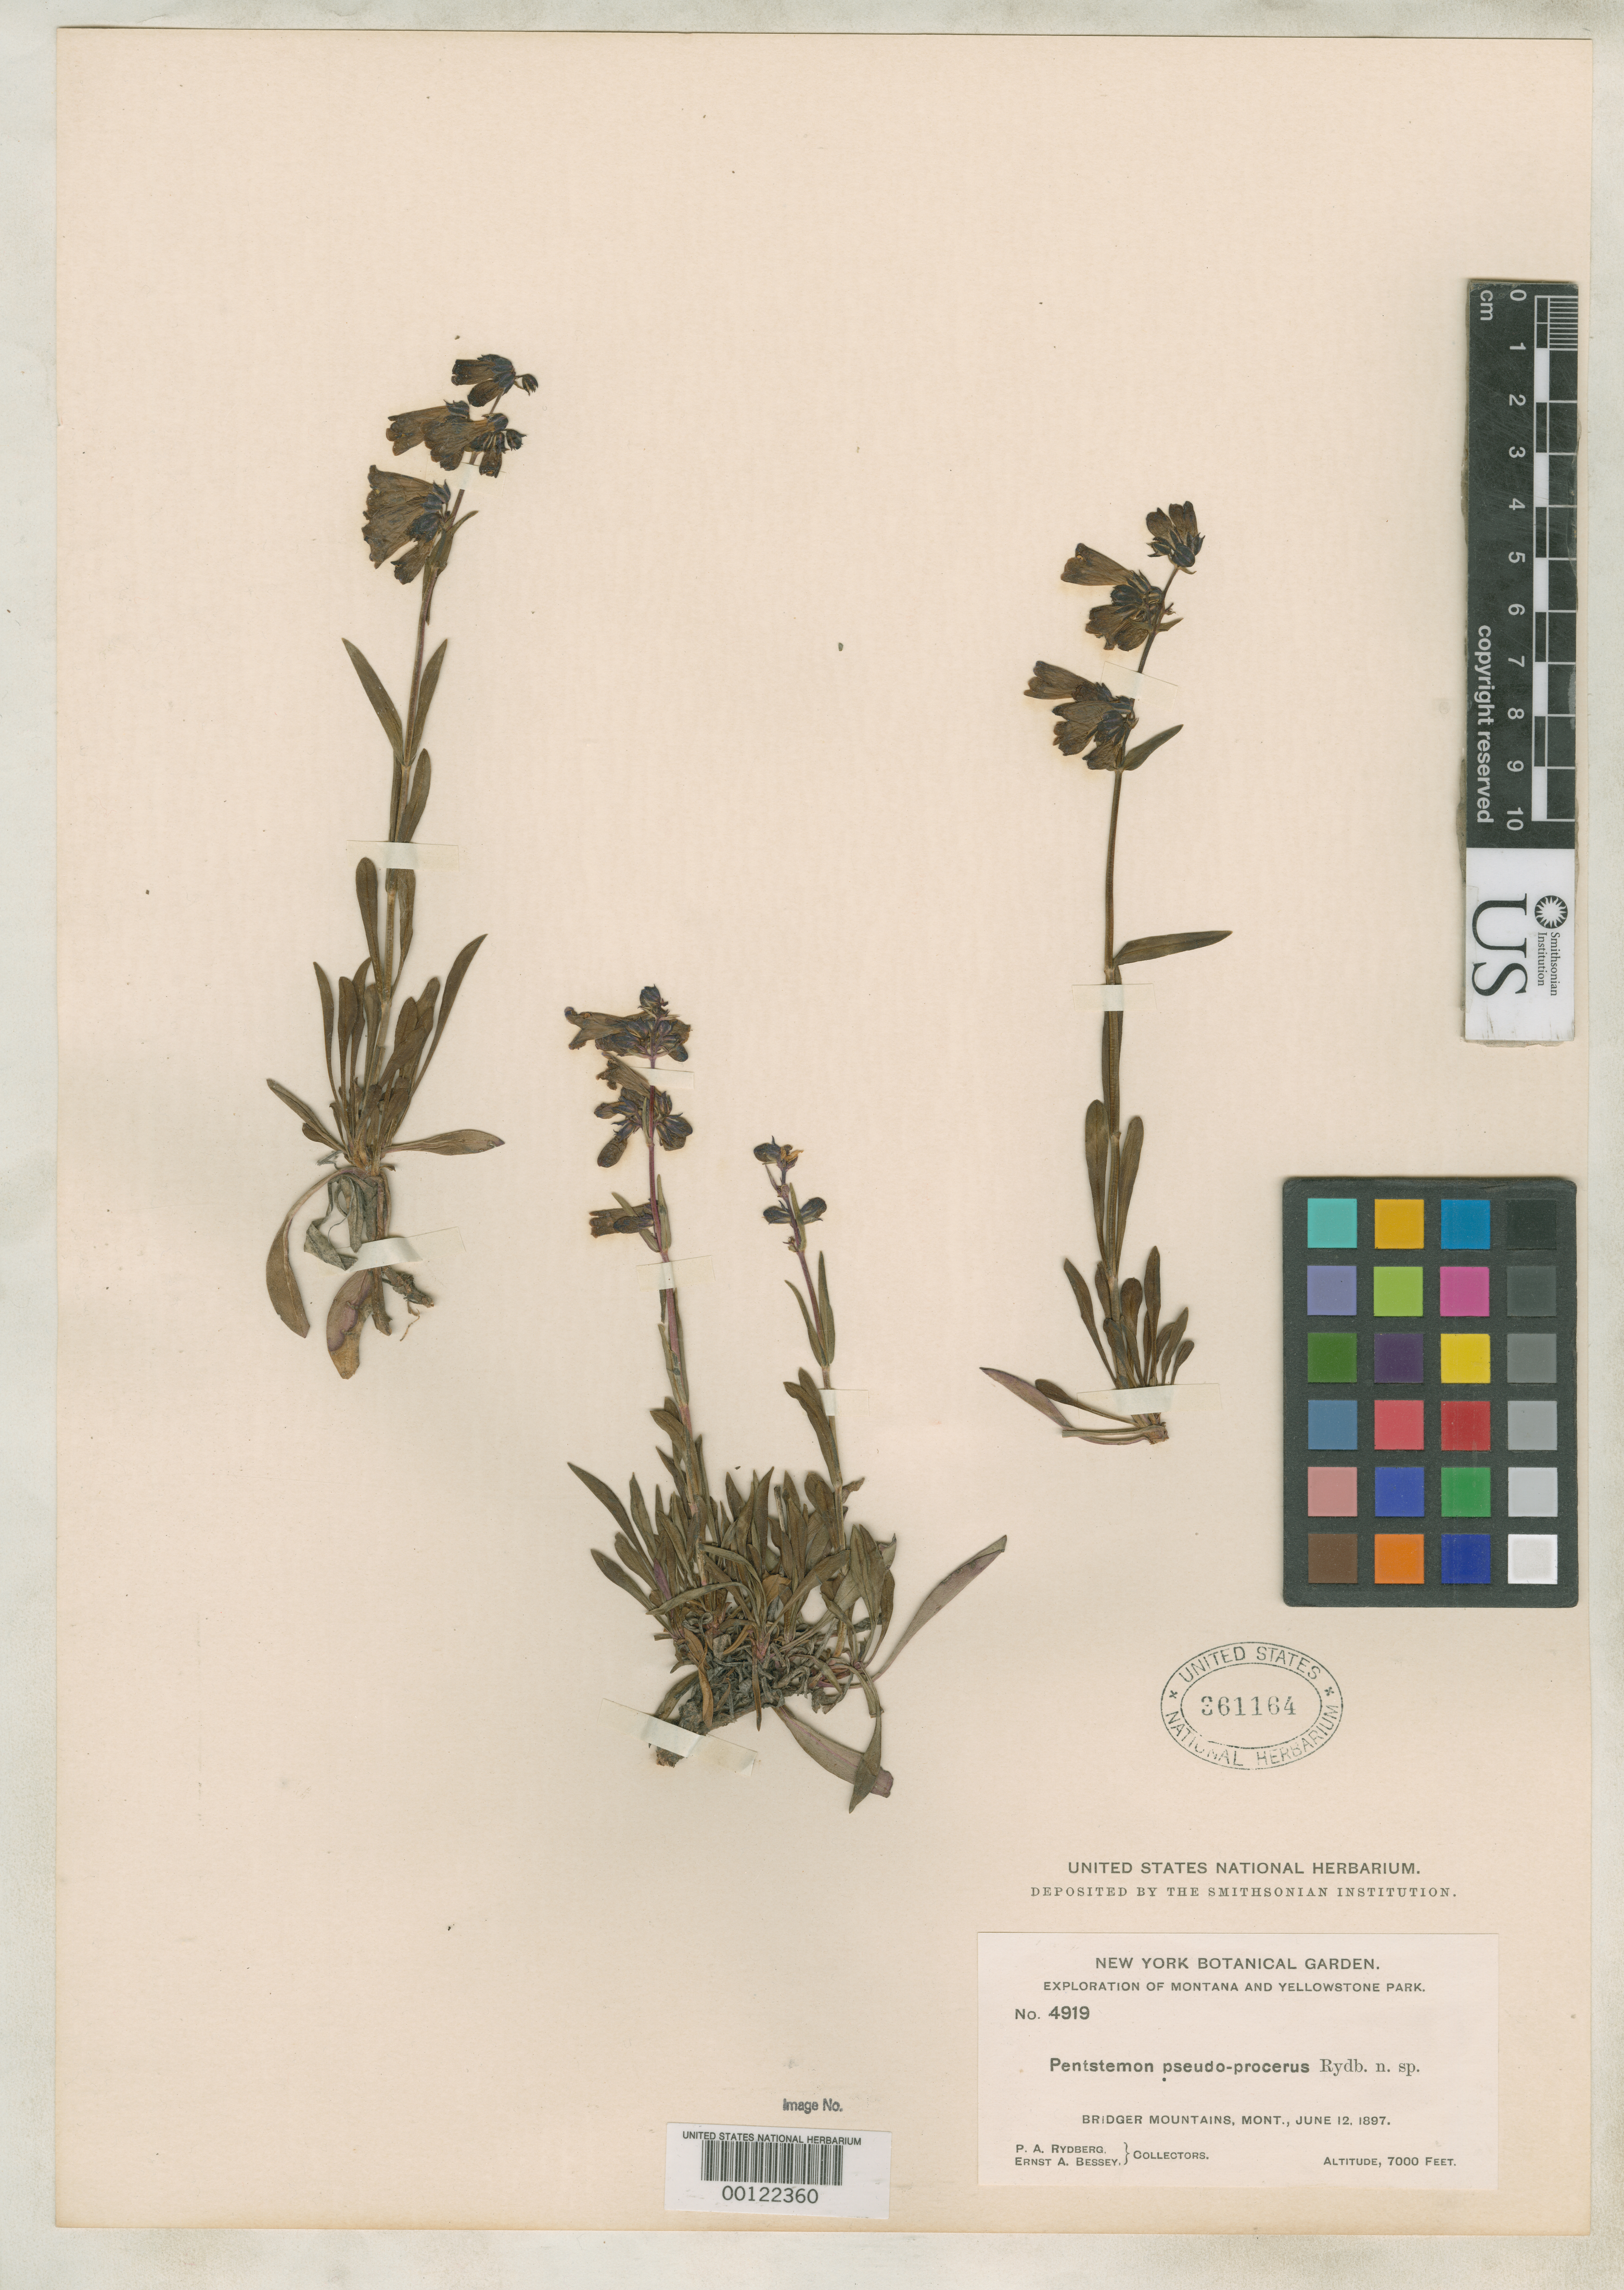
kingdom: Plantae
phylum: Tracheophyta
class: Magnoliopsida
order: Lamiales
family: Plantaginaceae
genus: Penstemon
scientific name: Penstemon pseudoprocerus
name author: Rydb.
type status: Isotype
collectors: P. A. Rydberg & E. Bessey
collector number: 4919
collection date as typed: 12 Jun 1897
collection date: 1897-06-12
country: United States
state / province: Montana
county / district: Gallatin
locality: Bridger Mountains.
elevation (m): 2134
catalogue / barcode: US 361164